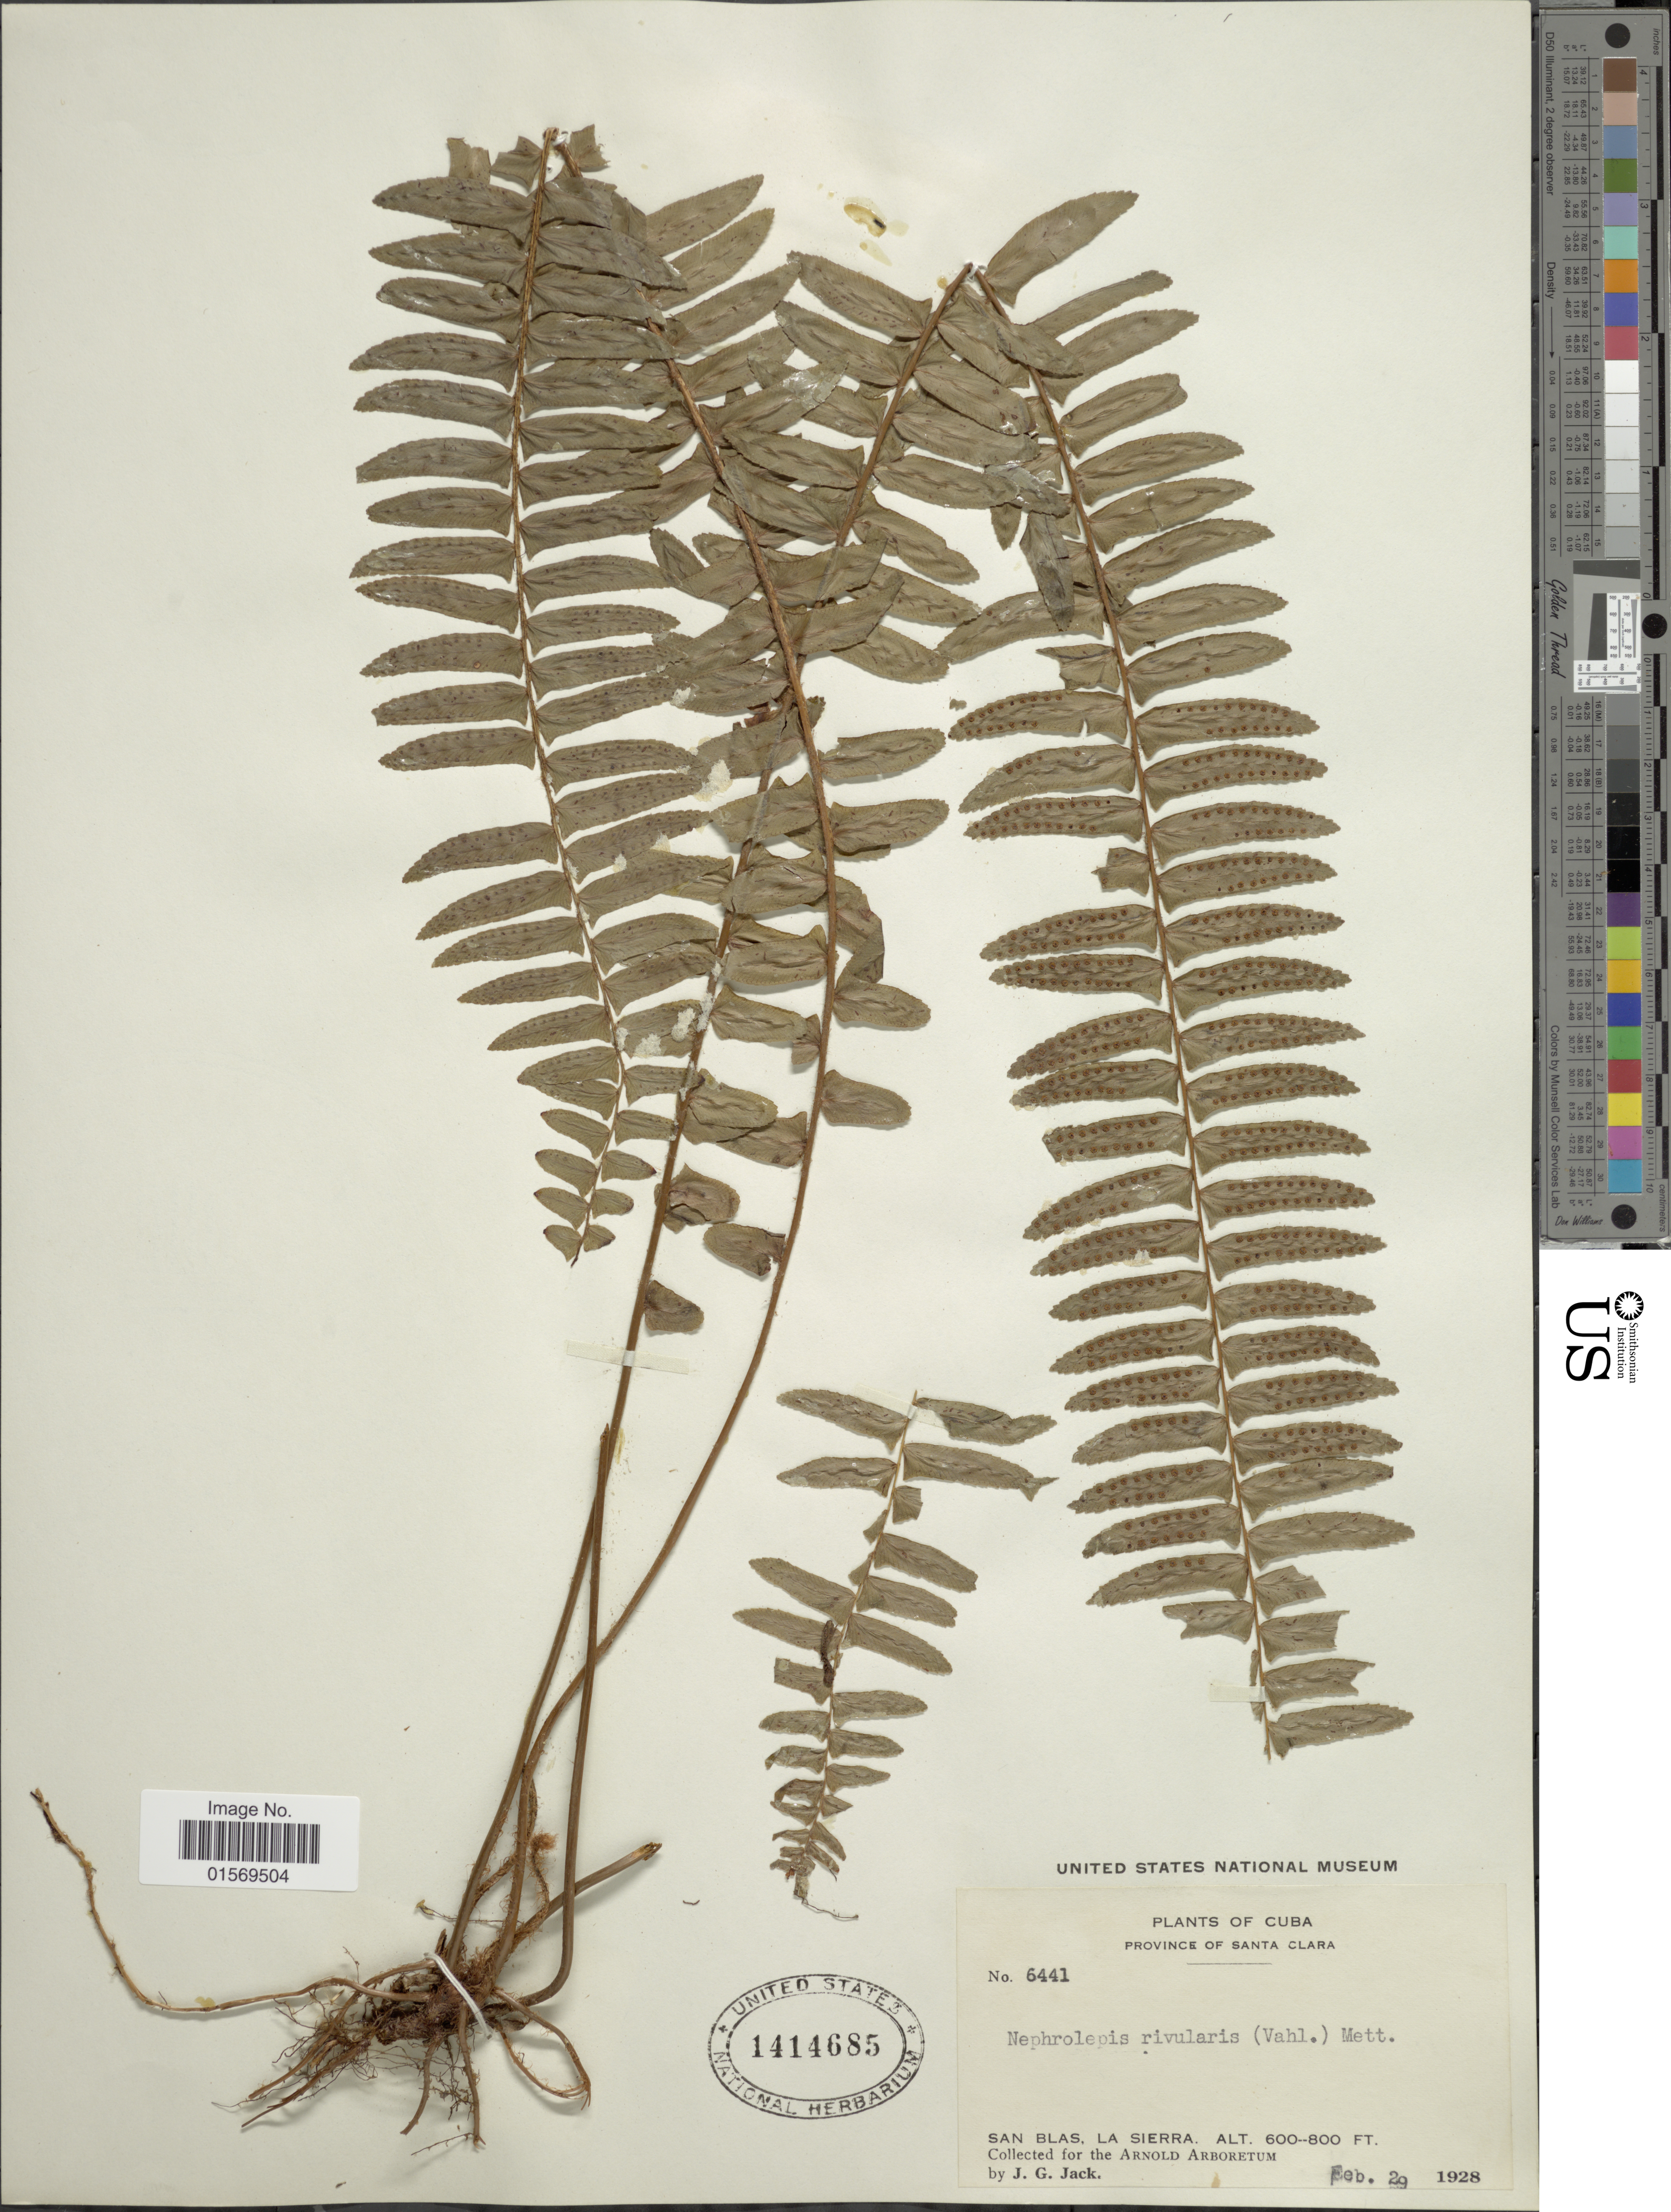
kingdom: Plantae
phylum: Tracheophyta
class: Polypodiopsida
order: Polypodiales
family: Nephrolepidaceae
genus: Nephrolepis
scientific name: Nephrolepis rivularis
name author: (Vahl) Mett. ex Krug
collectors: J. G. Jack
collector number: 6441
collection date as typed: Feb.29.1928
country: Cuba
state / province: Las Villas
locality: Cuba, San Blas, La Sierra. Province, Province of Santa Clara.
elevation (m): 183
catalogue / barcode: US 1414685